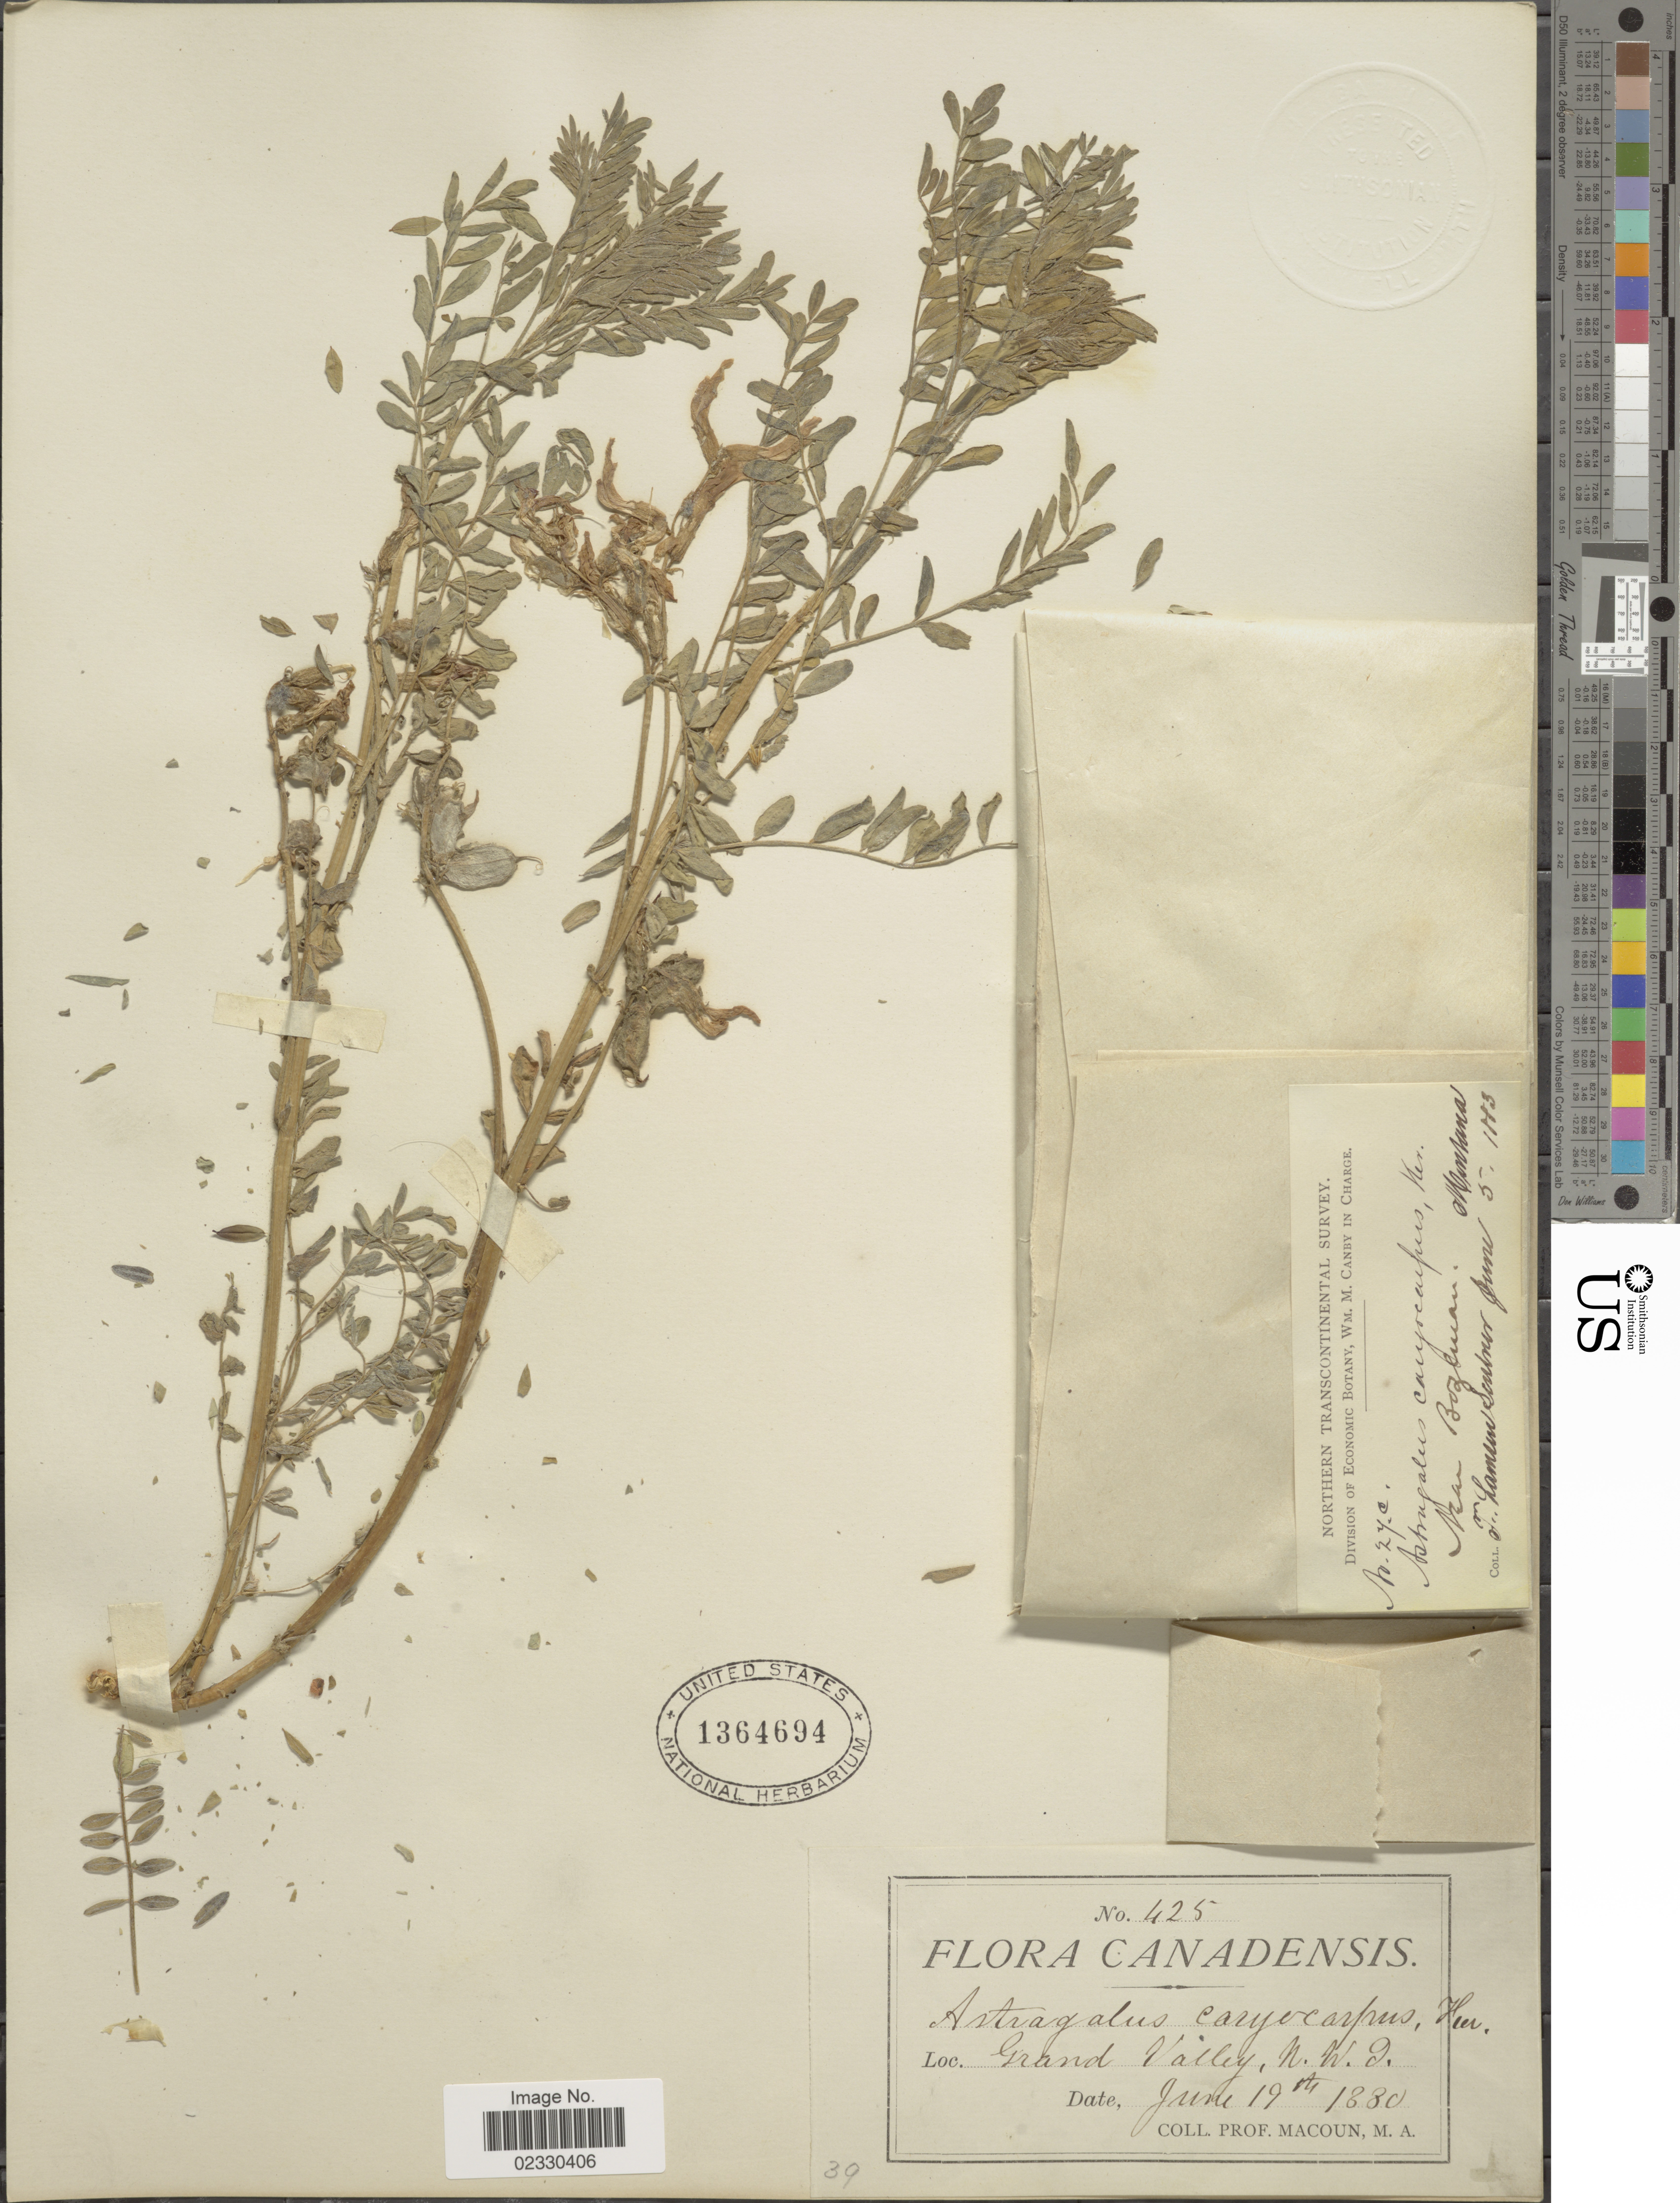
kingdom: Plantae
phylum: Tracheophyta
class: Magnoliopsida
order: Fabales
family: Fabaceae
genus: Astragalus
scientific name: Astragalus crassicarpus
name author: Nutt.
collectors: -- Macoun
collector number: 425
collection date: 1880-06-19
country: Canada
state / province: Northwest Territories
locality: Grand Valley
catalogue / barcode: US 1364694